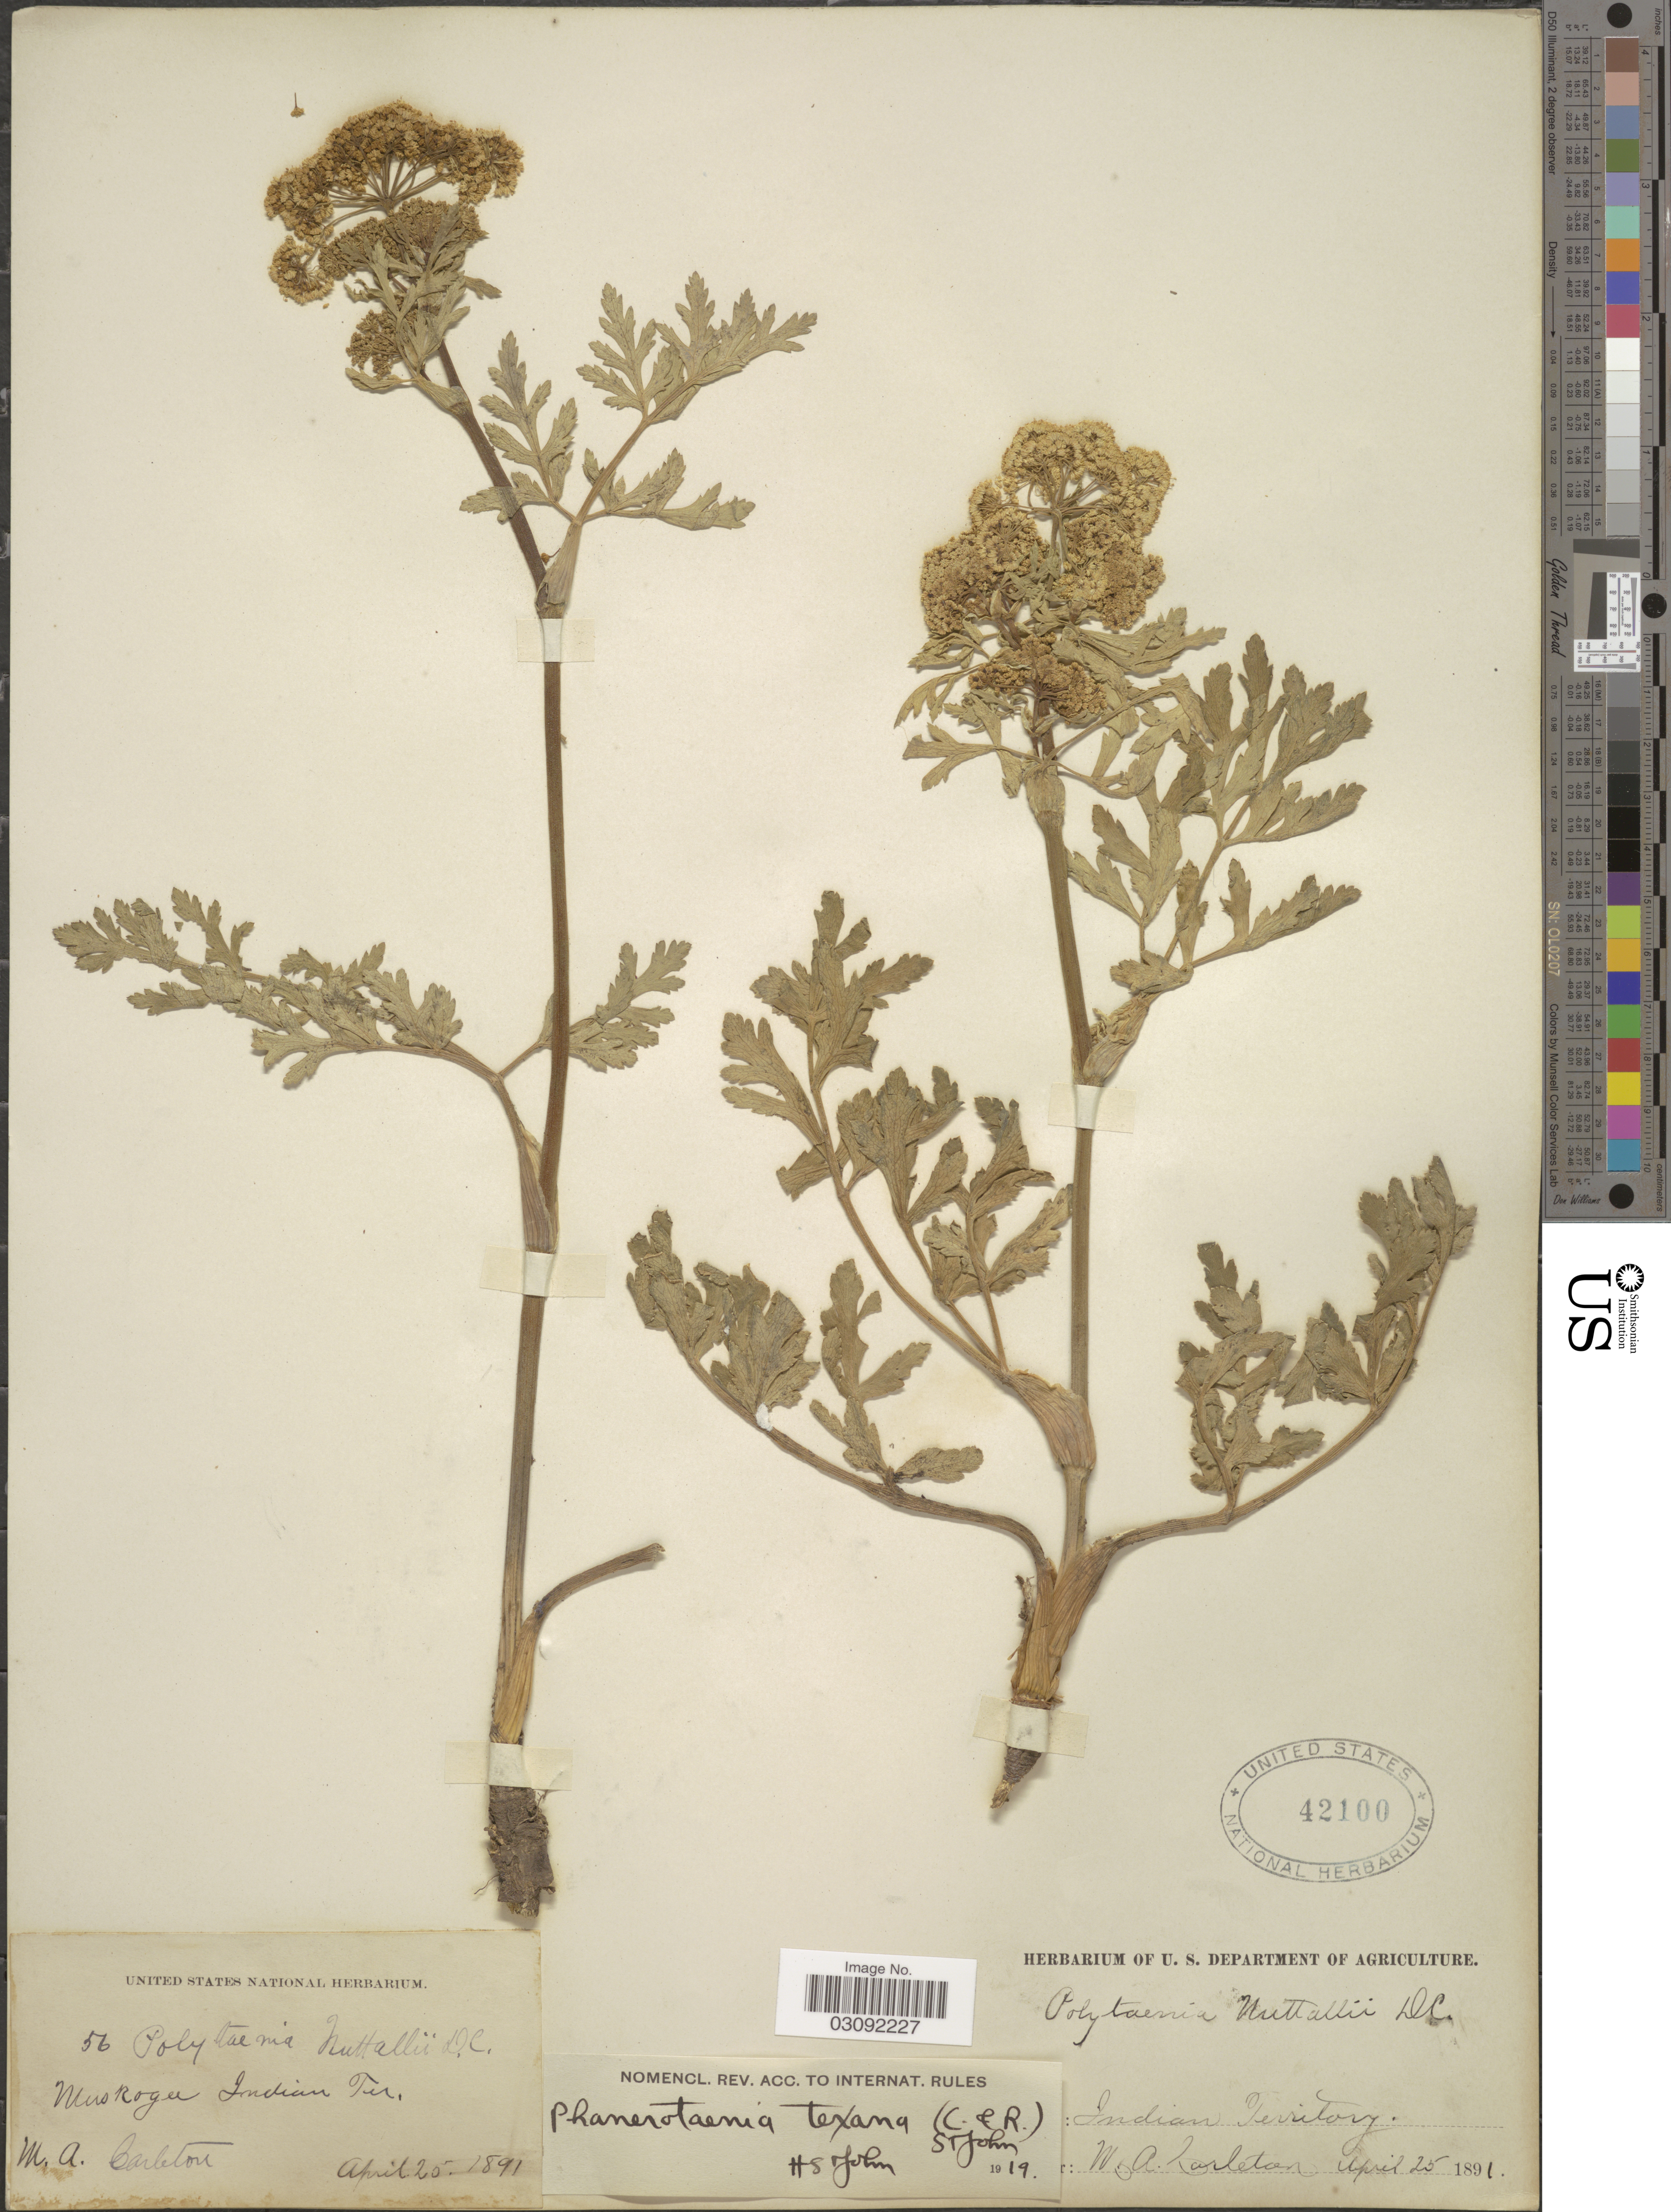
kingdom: Plantae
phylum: Tracheophyta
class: Magnoliopsida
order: Apiales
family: Apiaceae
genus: Polytaenia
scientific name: Polytaenia texana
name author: (J.M. Coult. & Rose) Mathias & Constance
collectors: M. A. Carleton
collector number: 56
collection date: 1891-04-25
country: United States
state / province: Oklahoma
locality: Muskogee Indian Territory.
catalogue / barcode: US 42100